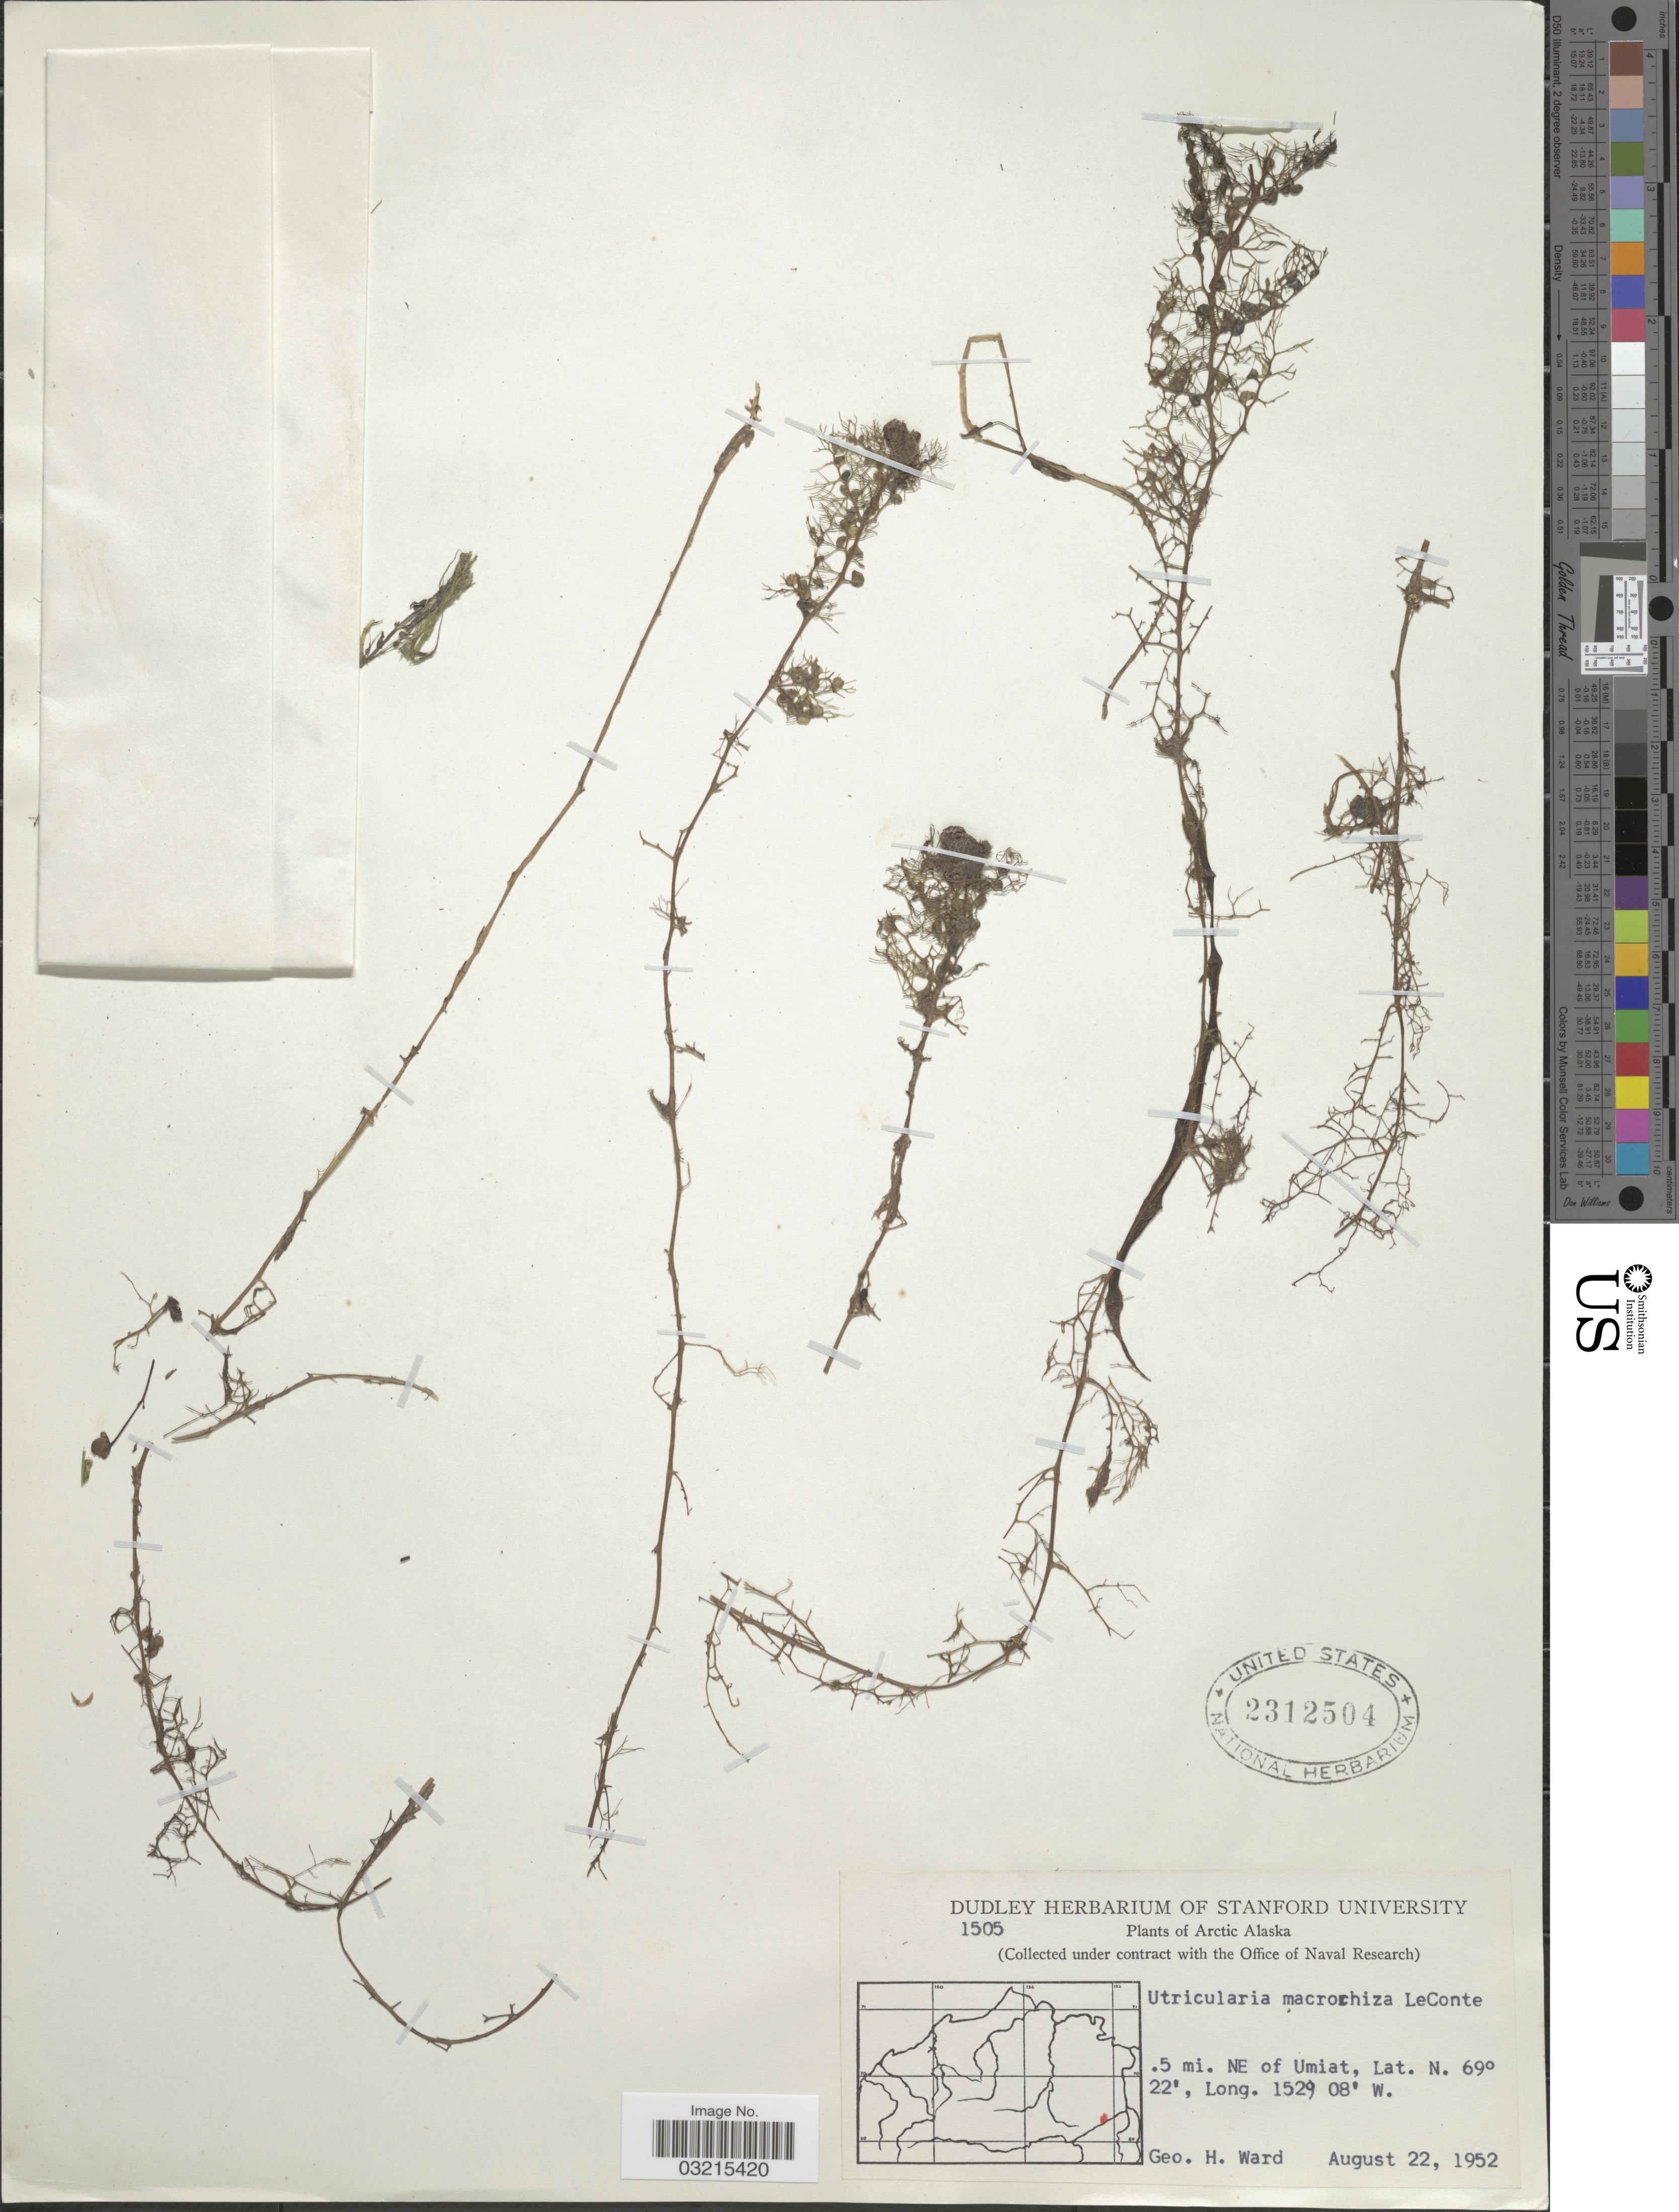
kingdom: Plantae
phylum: Tracheophyta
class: Magnoliopsida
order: Lamiales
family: Lentibulariaceae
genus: Utricularia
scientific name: Utricularia macrorhiza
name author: Leconte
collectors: G. H. Ward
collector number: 1505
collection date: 1952-08-22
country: United States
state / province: Alaska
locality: Arctic Alaska. 5 mi. NE of Umiat.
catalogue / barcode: US 2312504